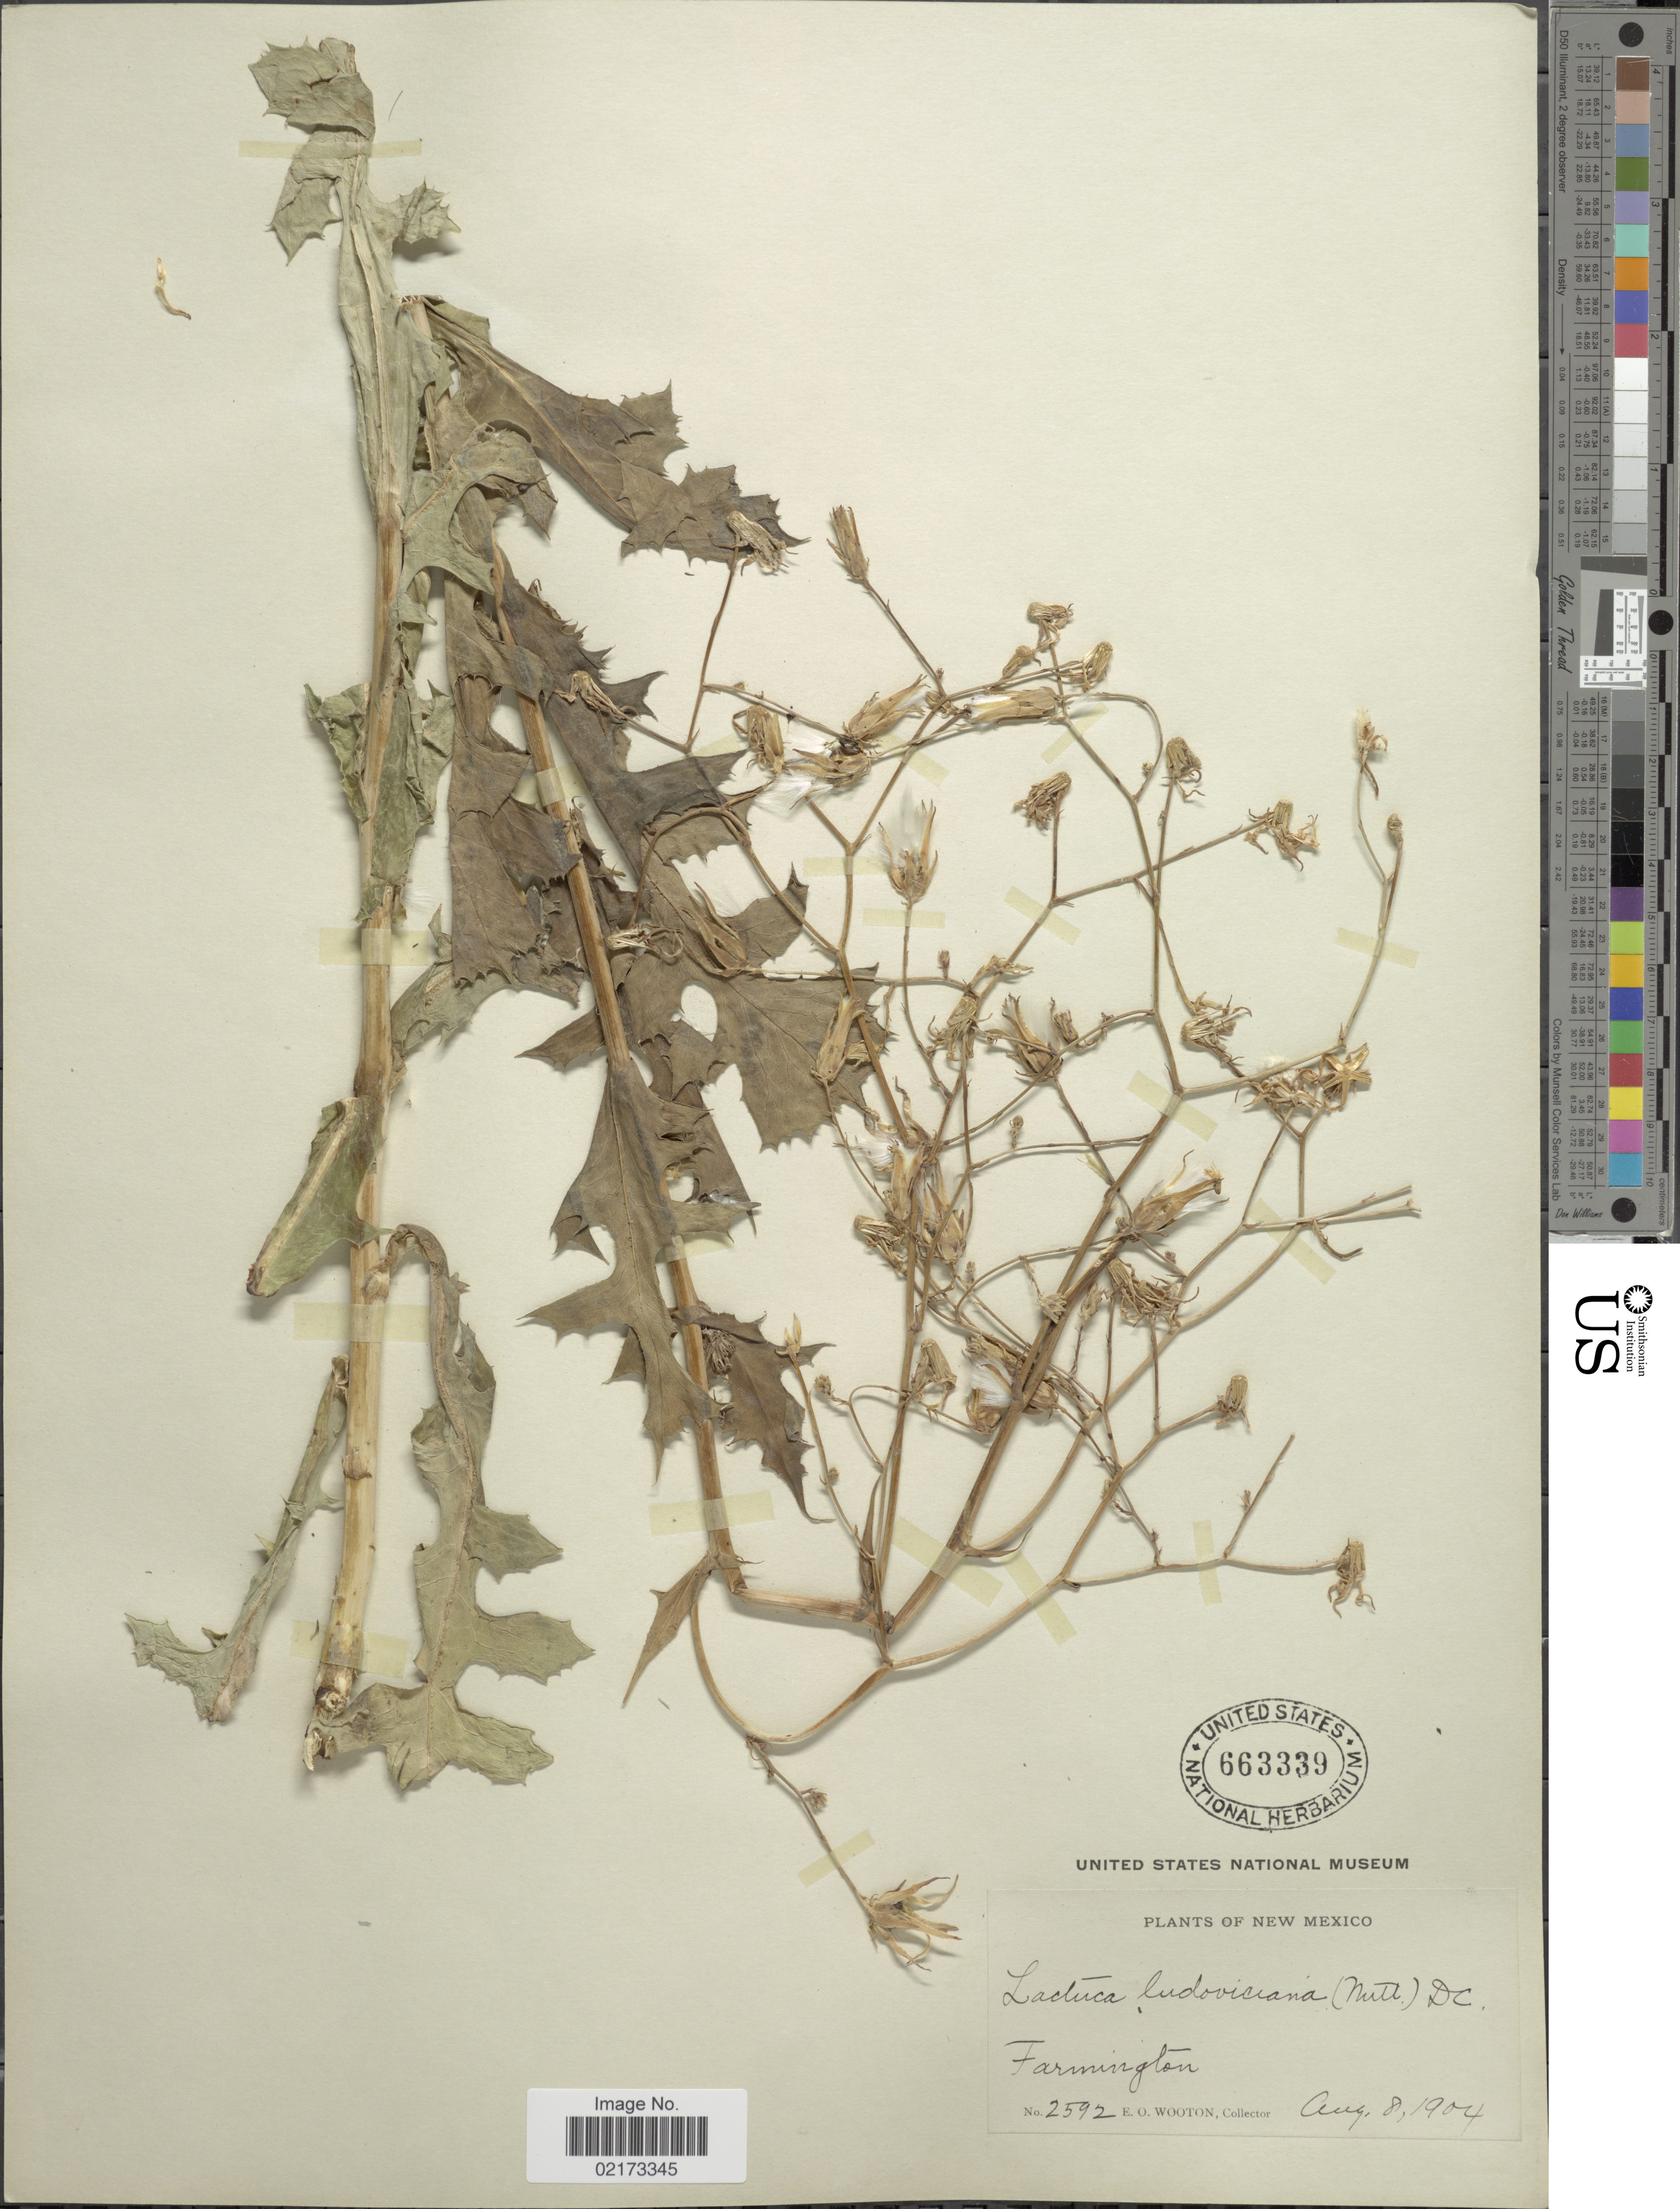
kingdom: Plantae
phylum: Tracheophyta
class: Magnoliopsida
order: Asterales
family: Asteraceae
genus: Lactuca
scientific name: Lactuca ludoviciana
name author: (Nutt.) Riddell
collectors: E. O. Wooton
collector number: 2592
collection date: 1904-08-08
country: United States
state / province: New Mexico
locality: Farmington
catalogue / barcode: US 663339